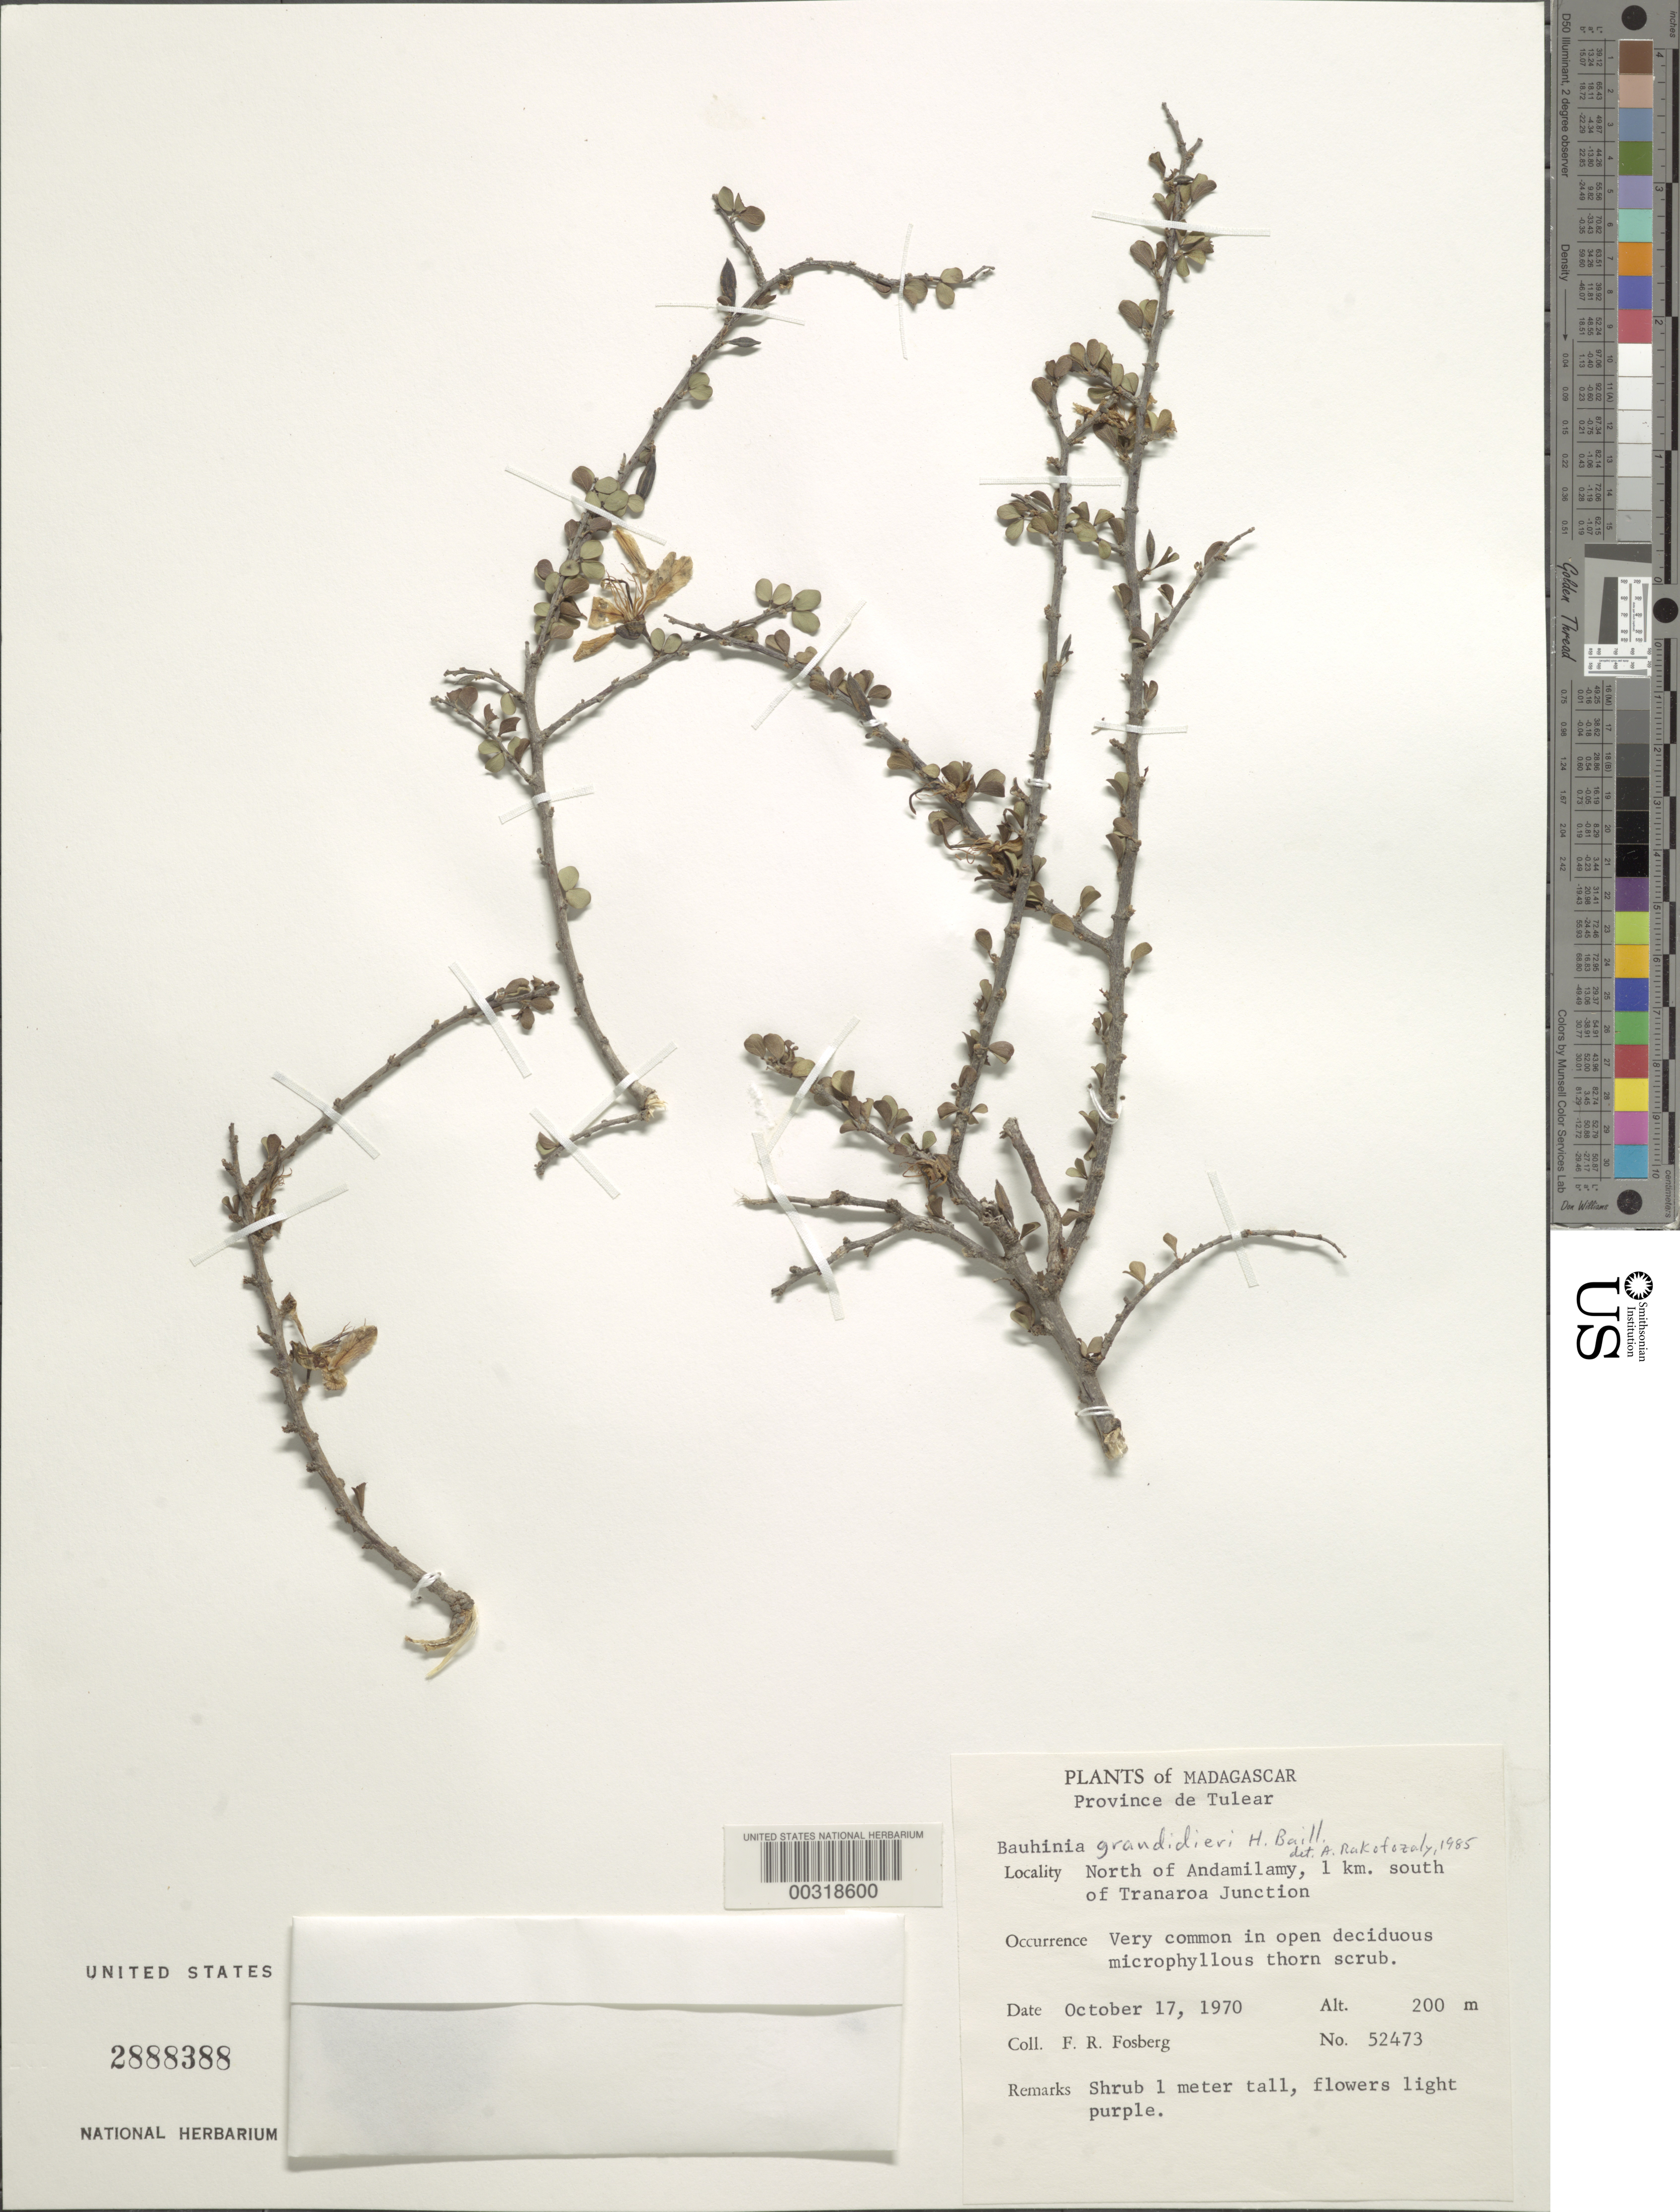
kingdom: Plantae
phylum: Tracheophyta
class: Magnoliopsida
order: Fabales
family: Fabaceae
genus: Bauhinia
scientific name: Bauhinia grandidieri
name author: Baill.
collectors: F. R. Fosberg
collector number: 52473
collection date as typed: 17 Oct 1970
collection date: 1970-10-17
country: Madagascar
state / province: Androy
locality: N of andamilamy, 1 km s of tranaroa junction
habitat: Open deciduous microphyllous thorn scrub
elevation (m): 200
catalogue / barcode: US 2888388